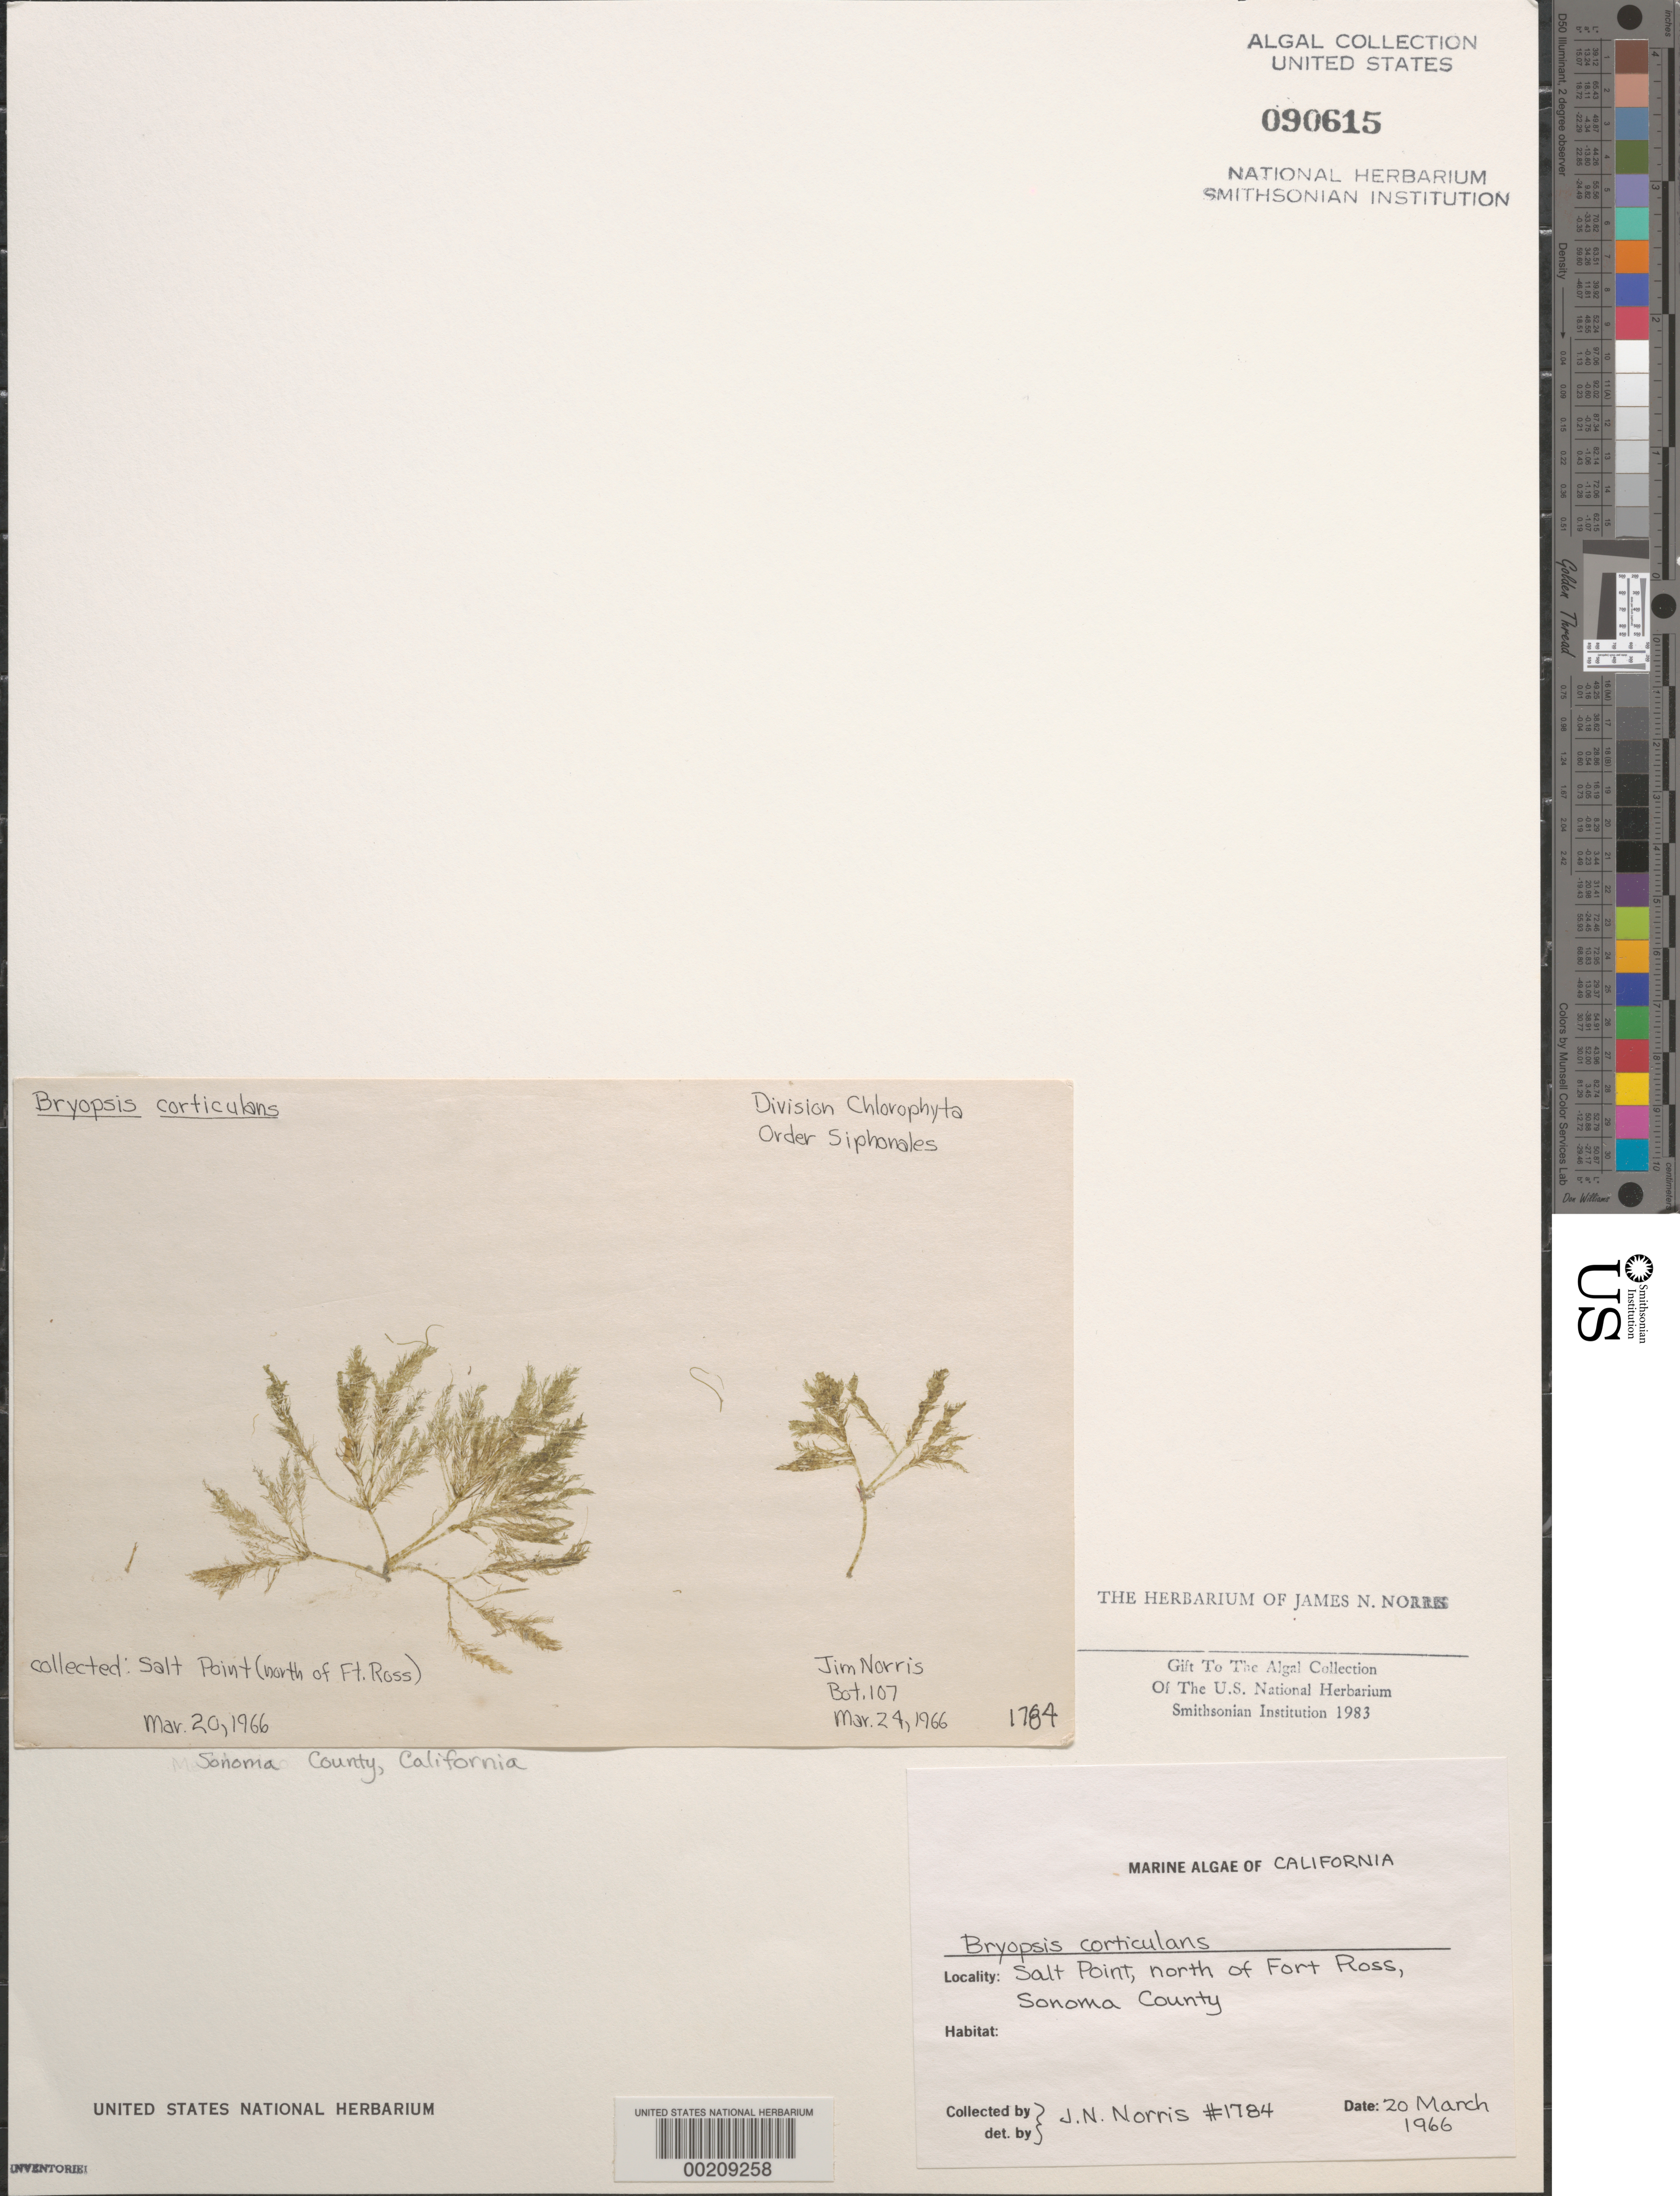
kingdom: Plantae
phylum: Chlorophyta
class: Ulvophyceae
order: Bryopsidales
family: Bryopsidaceae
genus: Bryopsis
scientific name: Bryopsis corticulans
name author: Setch. in Collins et al.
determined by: Norris, James N.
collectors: J. N. Norris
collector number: JN-1784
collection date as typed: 20 Mar 1966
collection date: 1966-03-20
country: United States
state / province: California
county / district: Sonoma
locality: Salt Point, north of Fort Ross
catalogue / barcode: US 90615